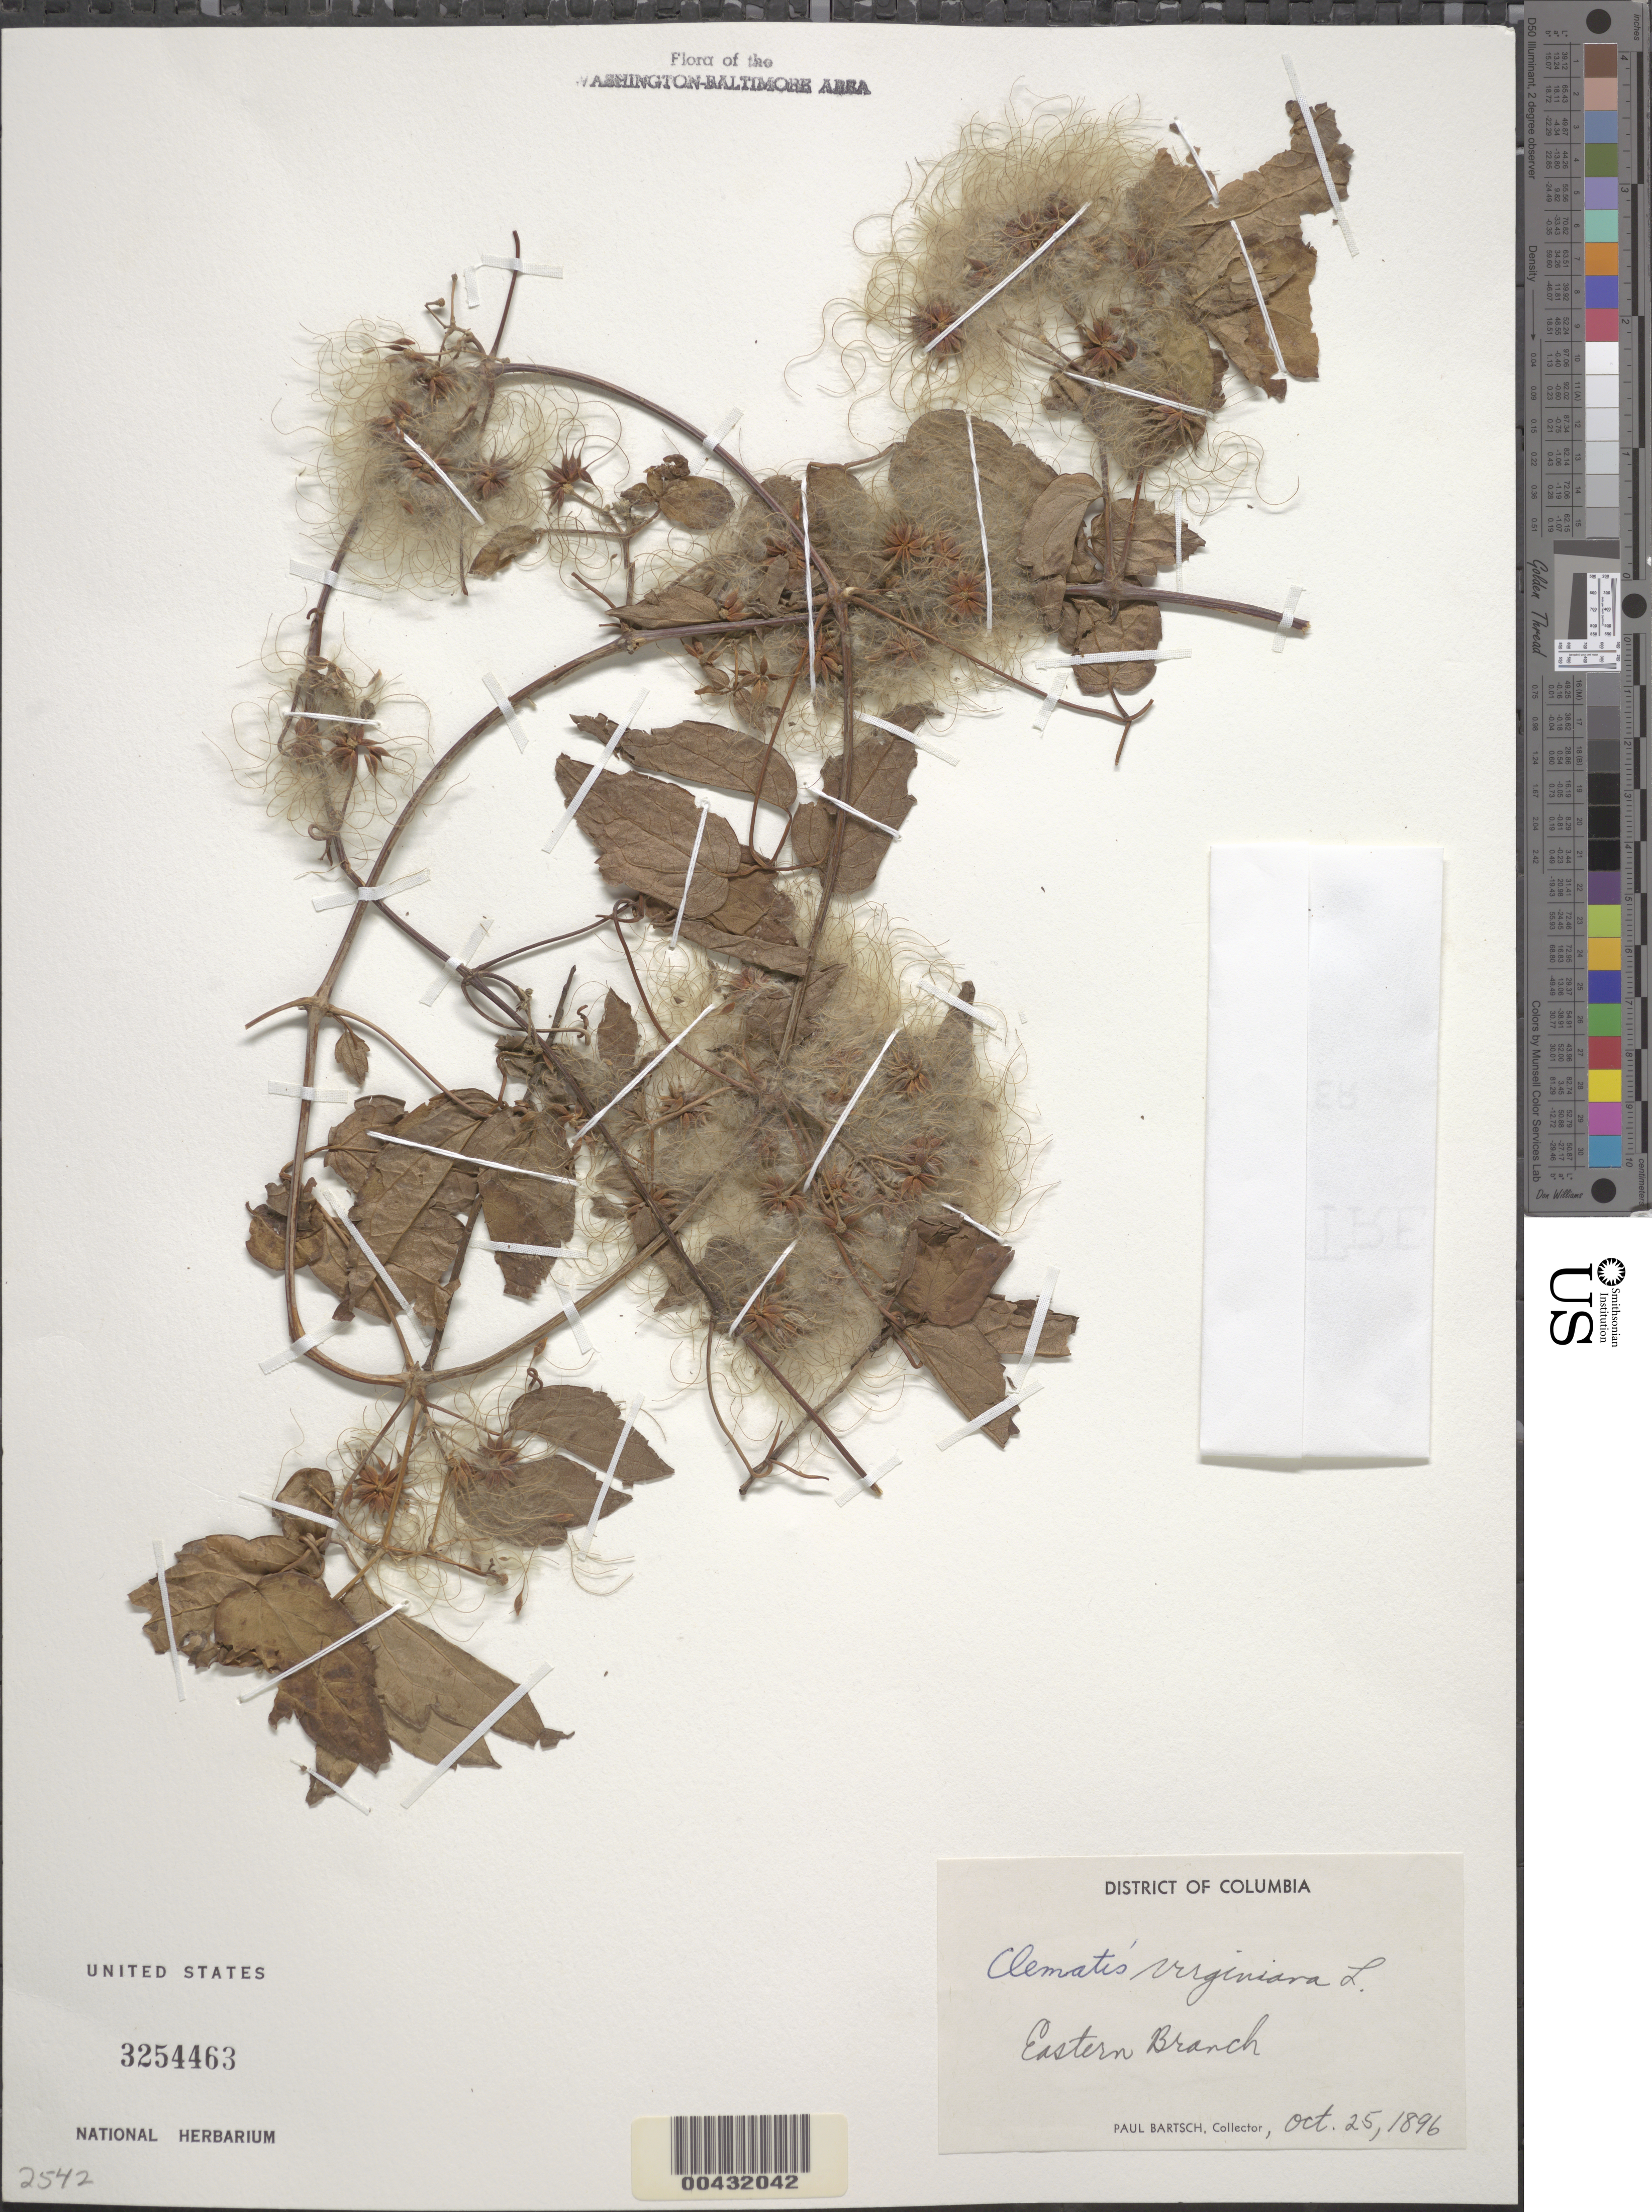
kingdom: Plantae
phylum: Tracheophyta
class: Magnoliopsida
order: Ranunculales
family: Ranunculaceae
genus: Clematis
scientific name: Clematis virginiana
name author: L.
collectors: P. Bartsch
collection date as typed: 25 Oct 1896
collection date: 1896-10-25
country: United States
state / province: District of Columbia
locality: East Branch, possibly near Reform School, now National Training School of Boys, NE DC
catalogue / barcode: US 3254463